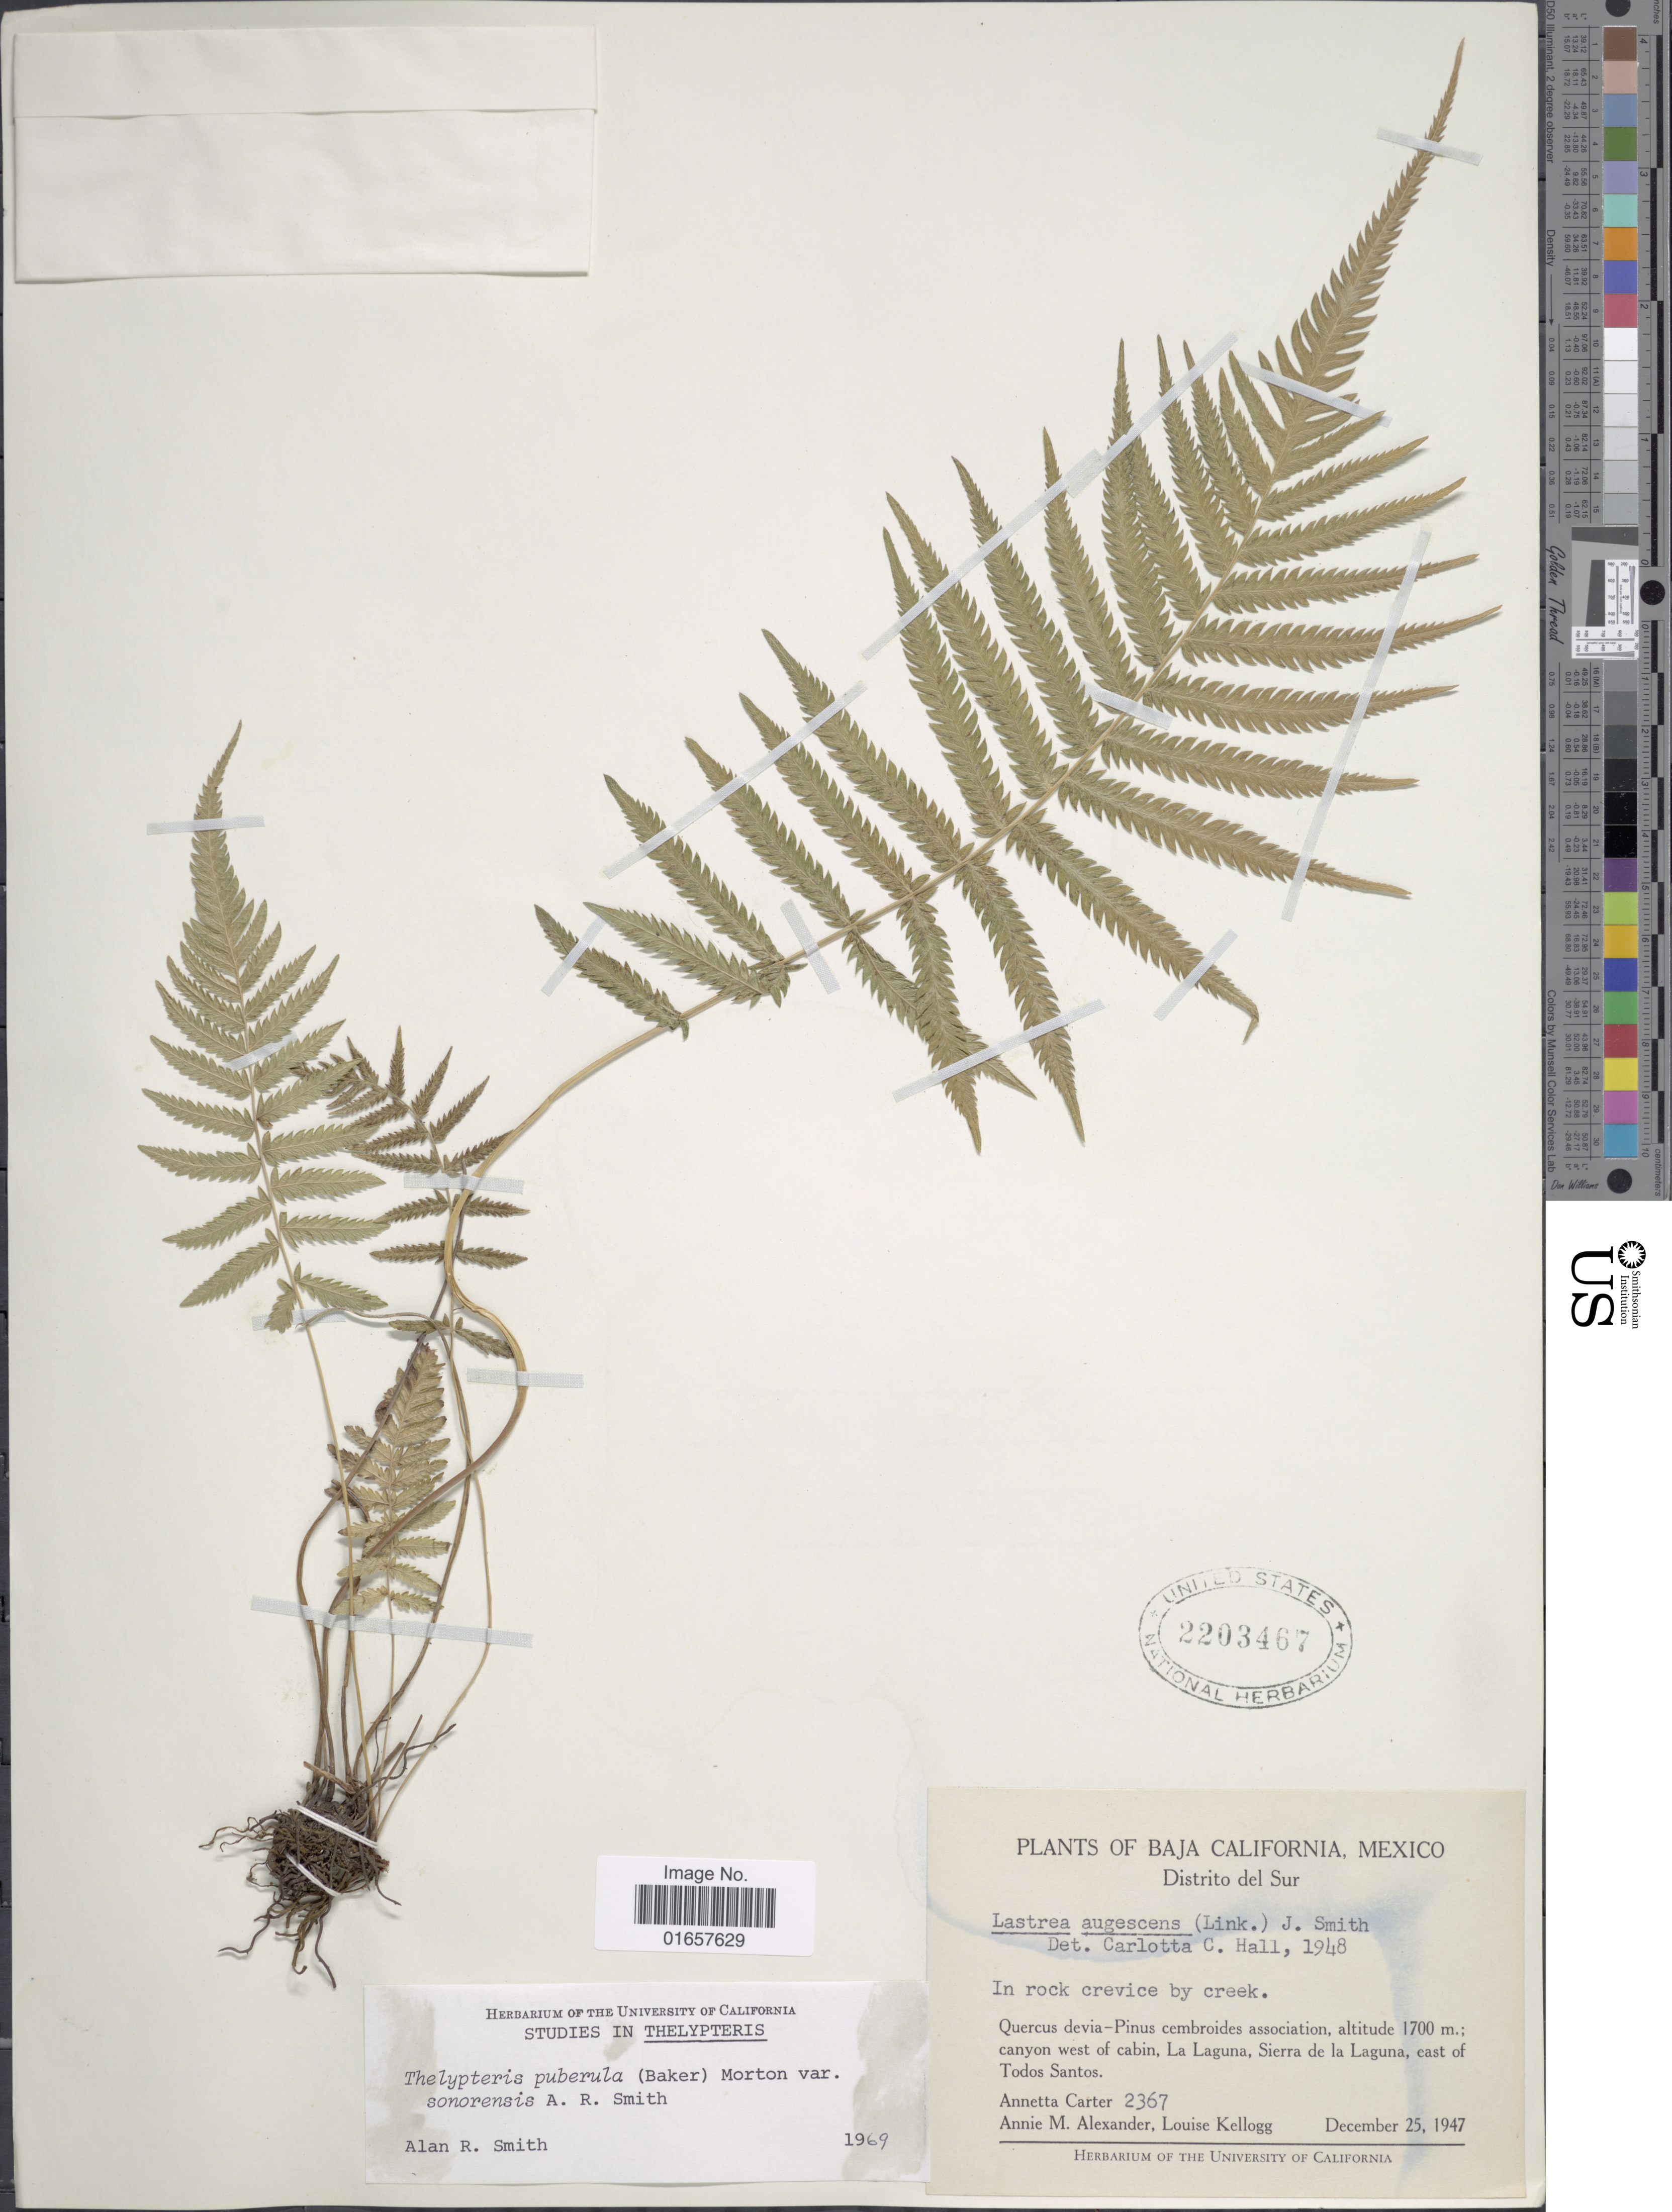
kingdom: Plantae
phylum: Tracheophyta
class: Polypodiopsida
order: Polypodiales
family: Thelypteridaceae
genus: Christella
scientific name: Christella puberula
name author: (Baker) Á. Löve & D. Löve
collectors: A. Carter, A. M. Alexander & L. Kellogg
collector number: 2367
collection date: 1947-12-25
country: Mexico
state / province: Baja California Sur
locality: Mexico, Distrito del Sur, Quercus devia-Pinus cembroides association, canyon west of cabin, La Laguna, Sierra de la Laguna, east of Todos Santos.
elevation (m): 1700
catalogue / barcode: US 2203467